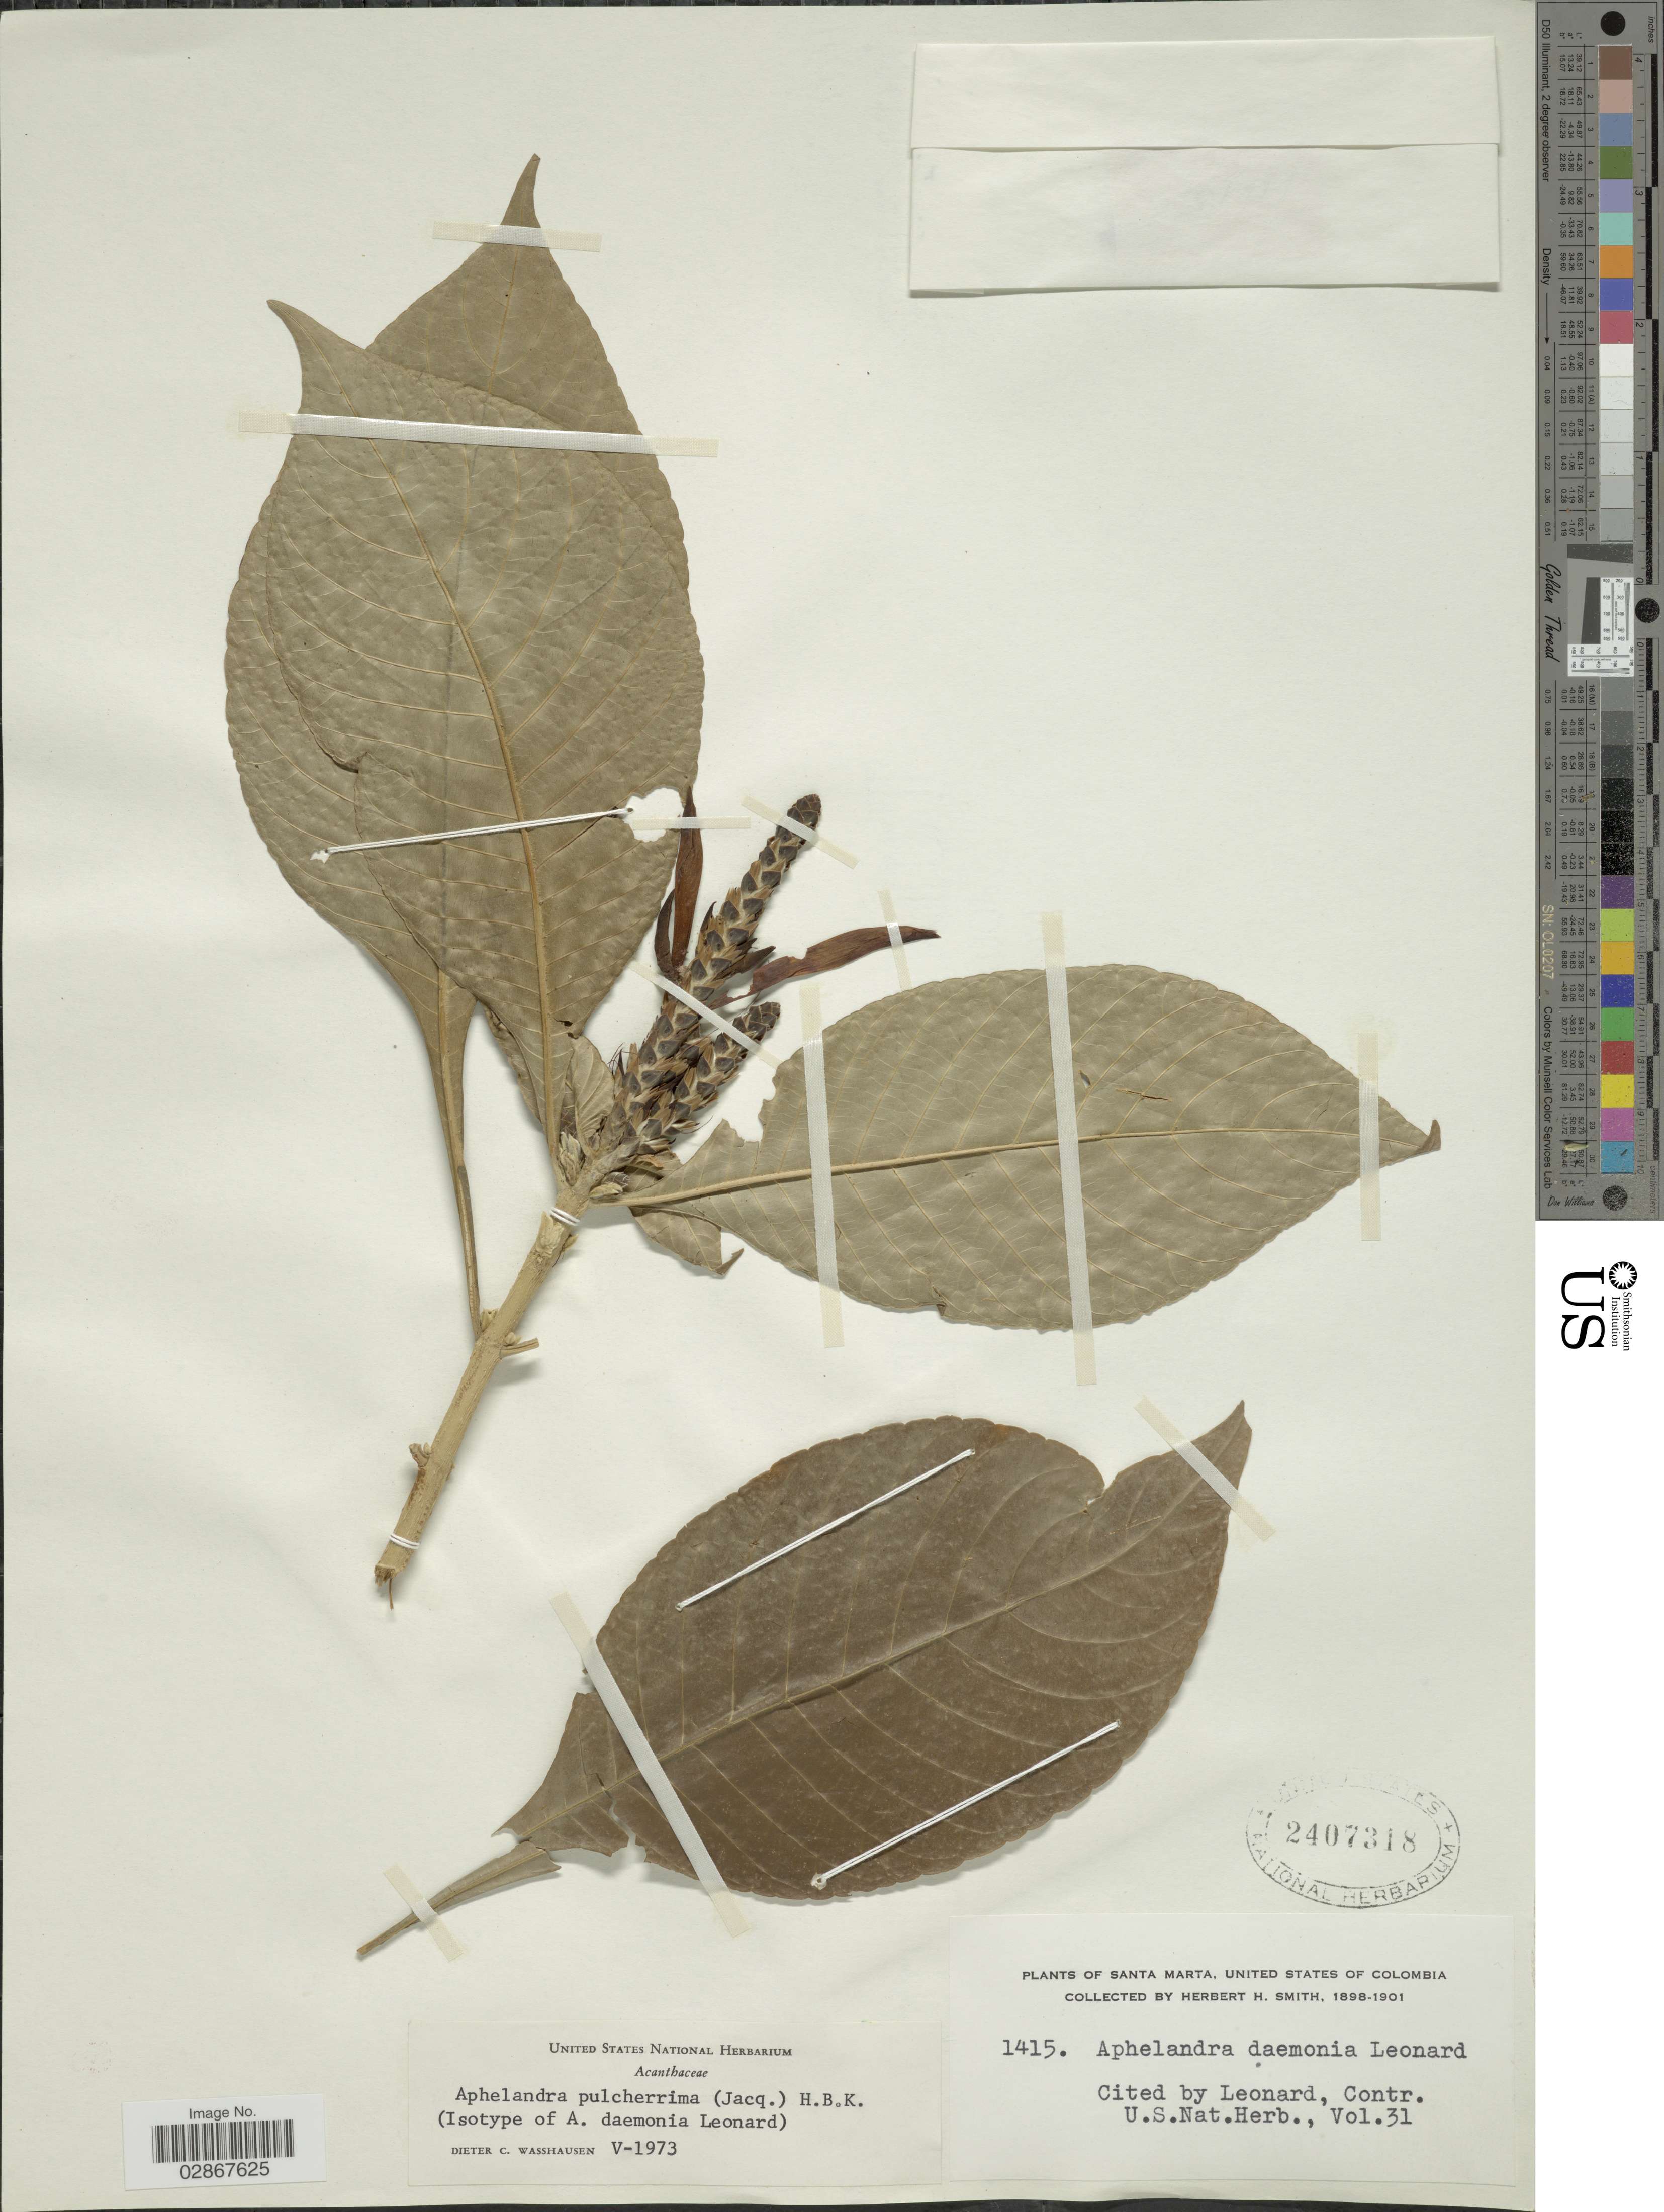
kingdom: Plantae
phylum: Tracheophyta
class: Magnoliopsida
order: Lamiales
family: Acanthaceae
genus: Aphelandra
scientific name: Aphelandra pulcherrima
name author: (Jacq.) Kunth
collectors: Herbert H. Smith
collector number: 1415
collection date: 1898/1901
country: Colombia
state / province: Magdalena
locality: Santa Marta, United States of Colombia.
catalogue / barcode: US 2407318